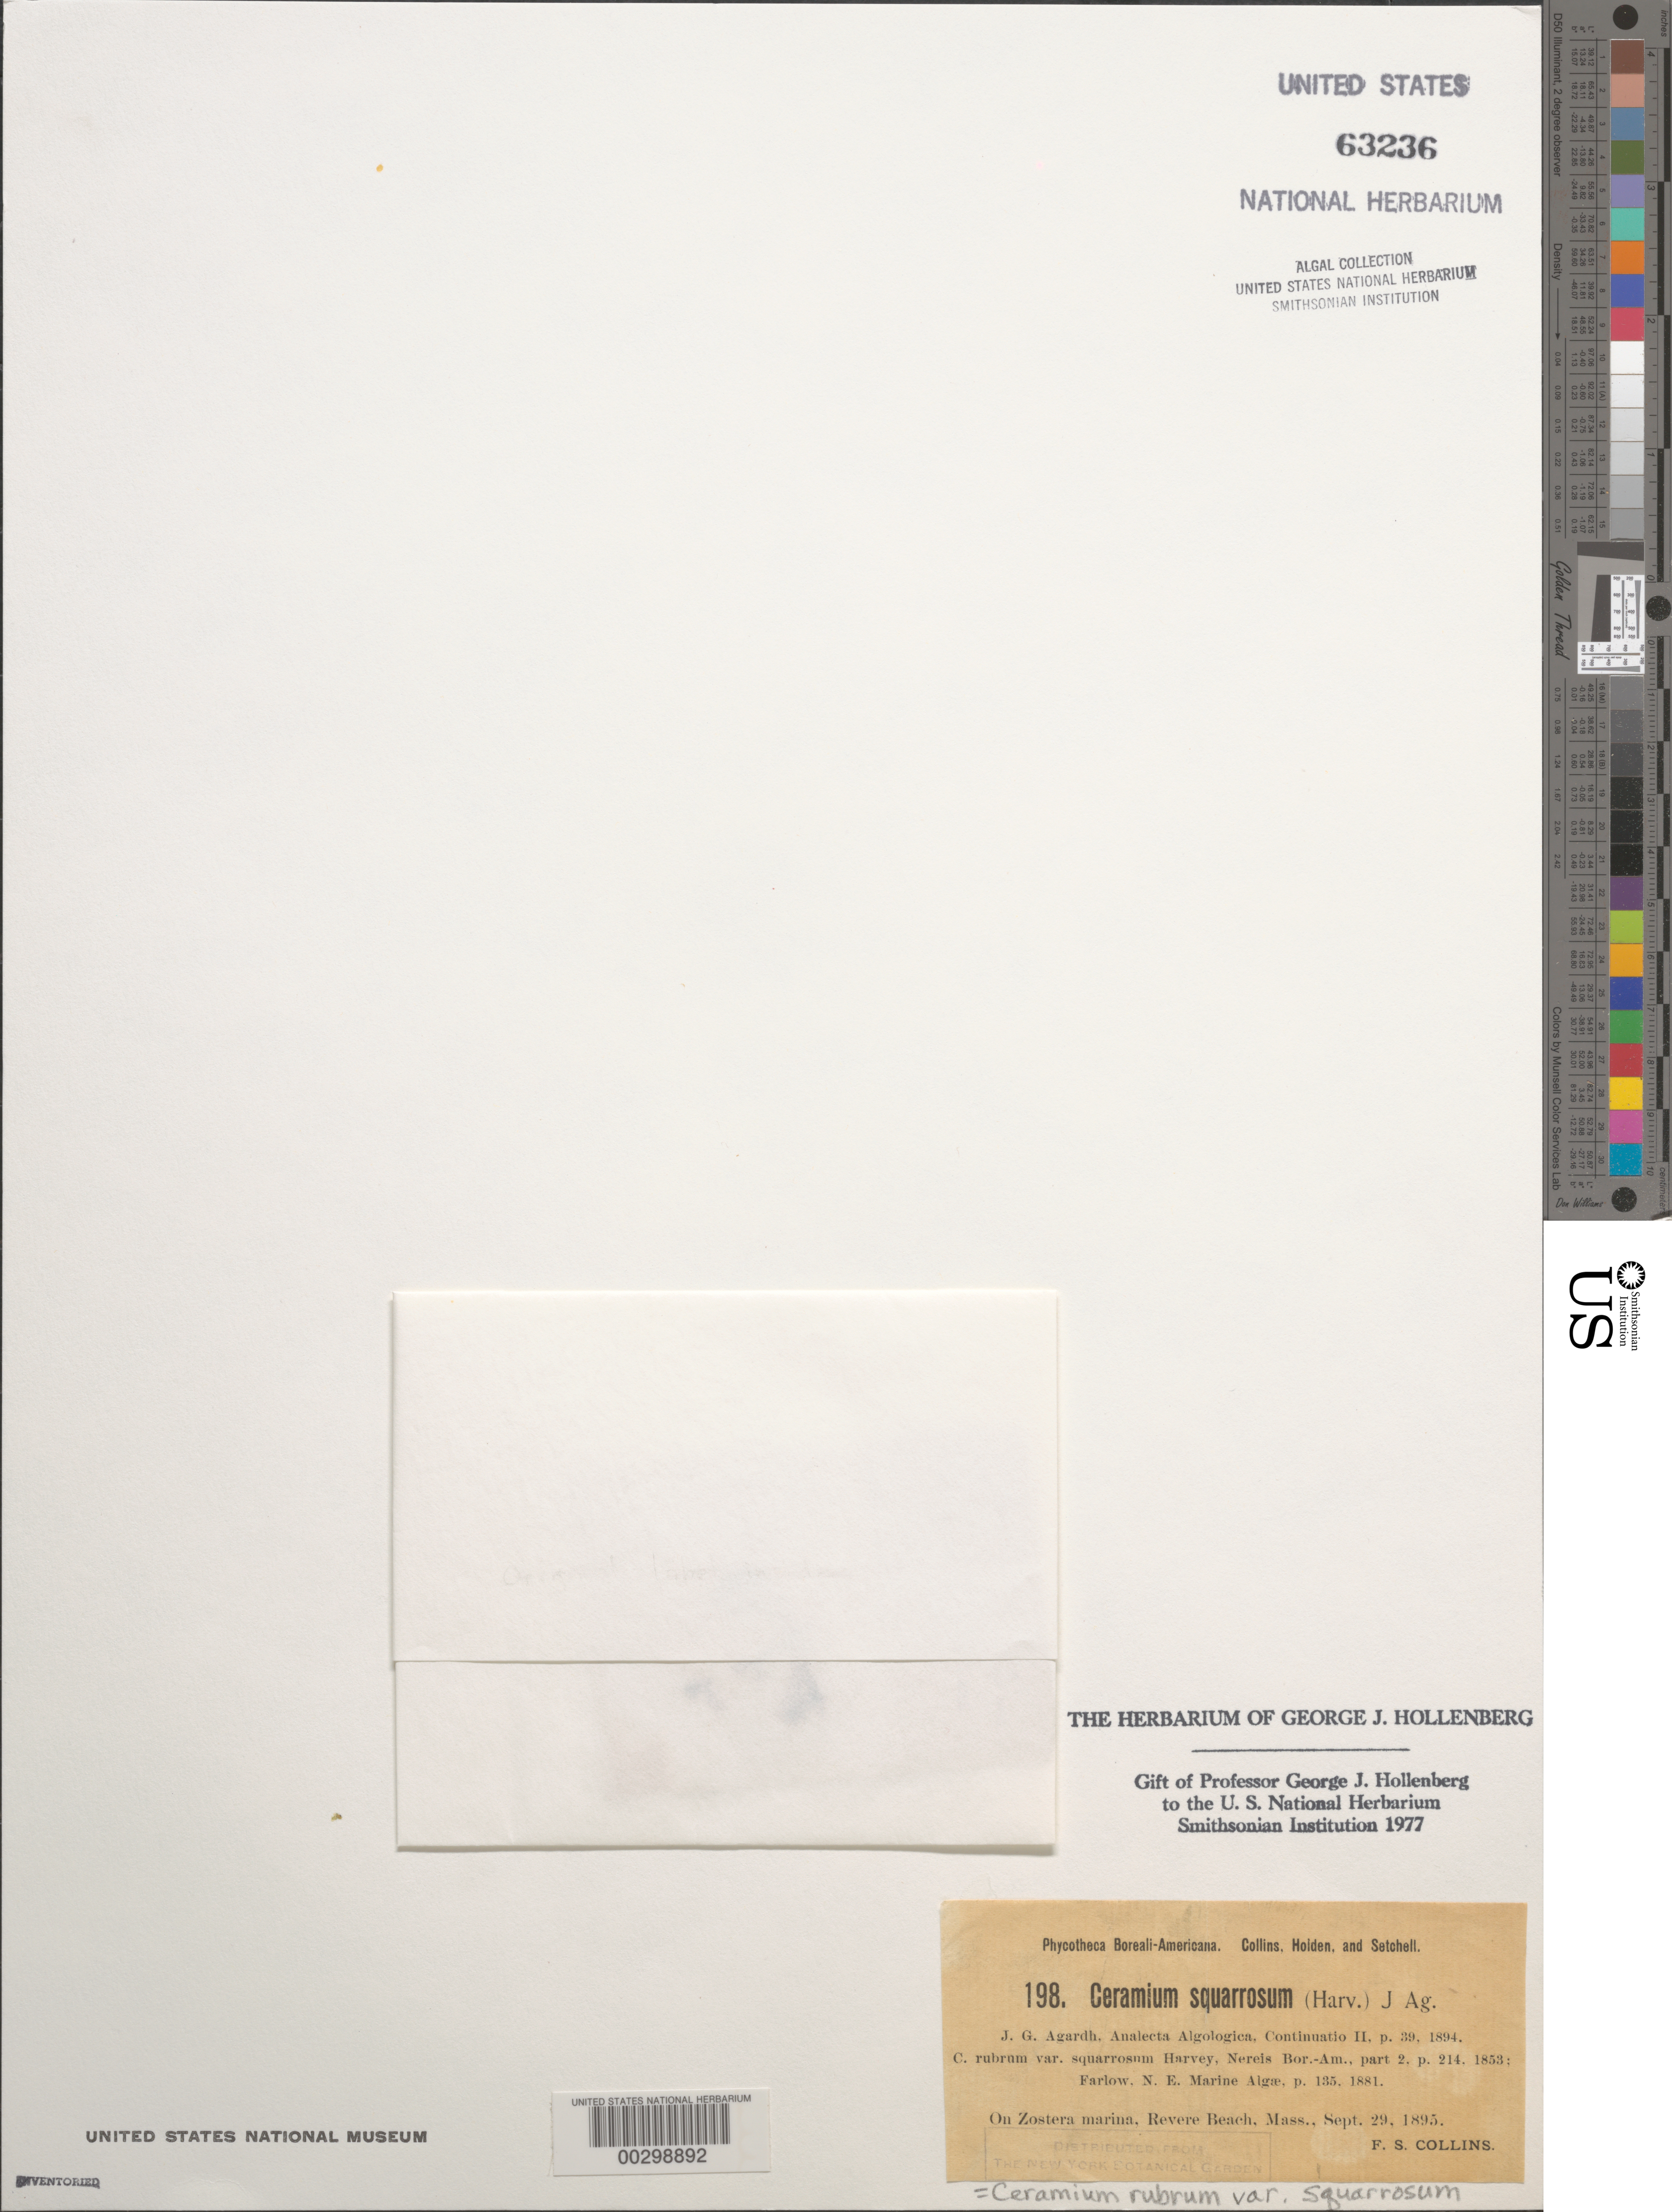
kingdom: Plantae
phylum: Rhodophyta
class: Florideophyceae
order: Ceramiales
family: Ceramiaceae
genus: Ceramium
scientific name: Ceramium rubrum var. squarrosum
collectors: F. Collins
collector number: PB-A 198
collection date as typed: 29 Sep 1895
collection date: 1895-09-29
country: United States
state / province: Massachusetts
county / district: Suffolk County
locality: Revere Beach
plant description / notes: Collins, Holden & Setchell, Phycotheca Boreali-Americana, as Ceramium squarrosum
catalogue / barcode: US 63236